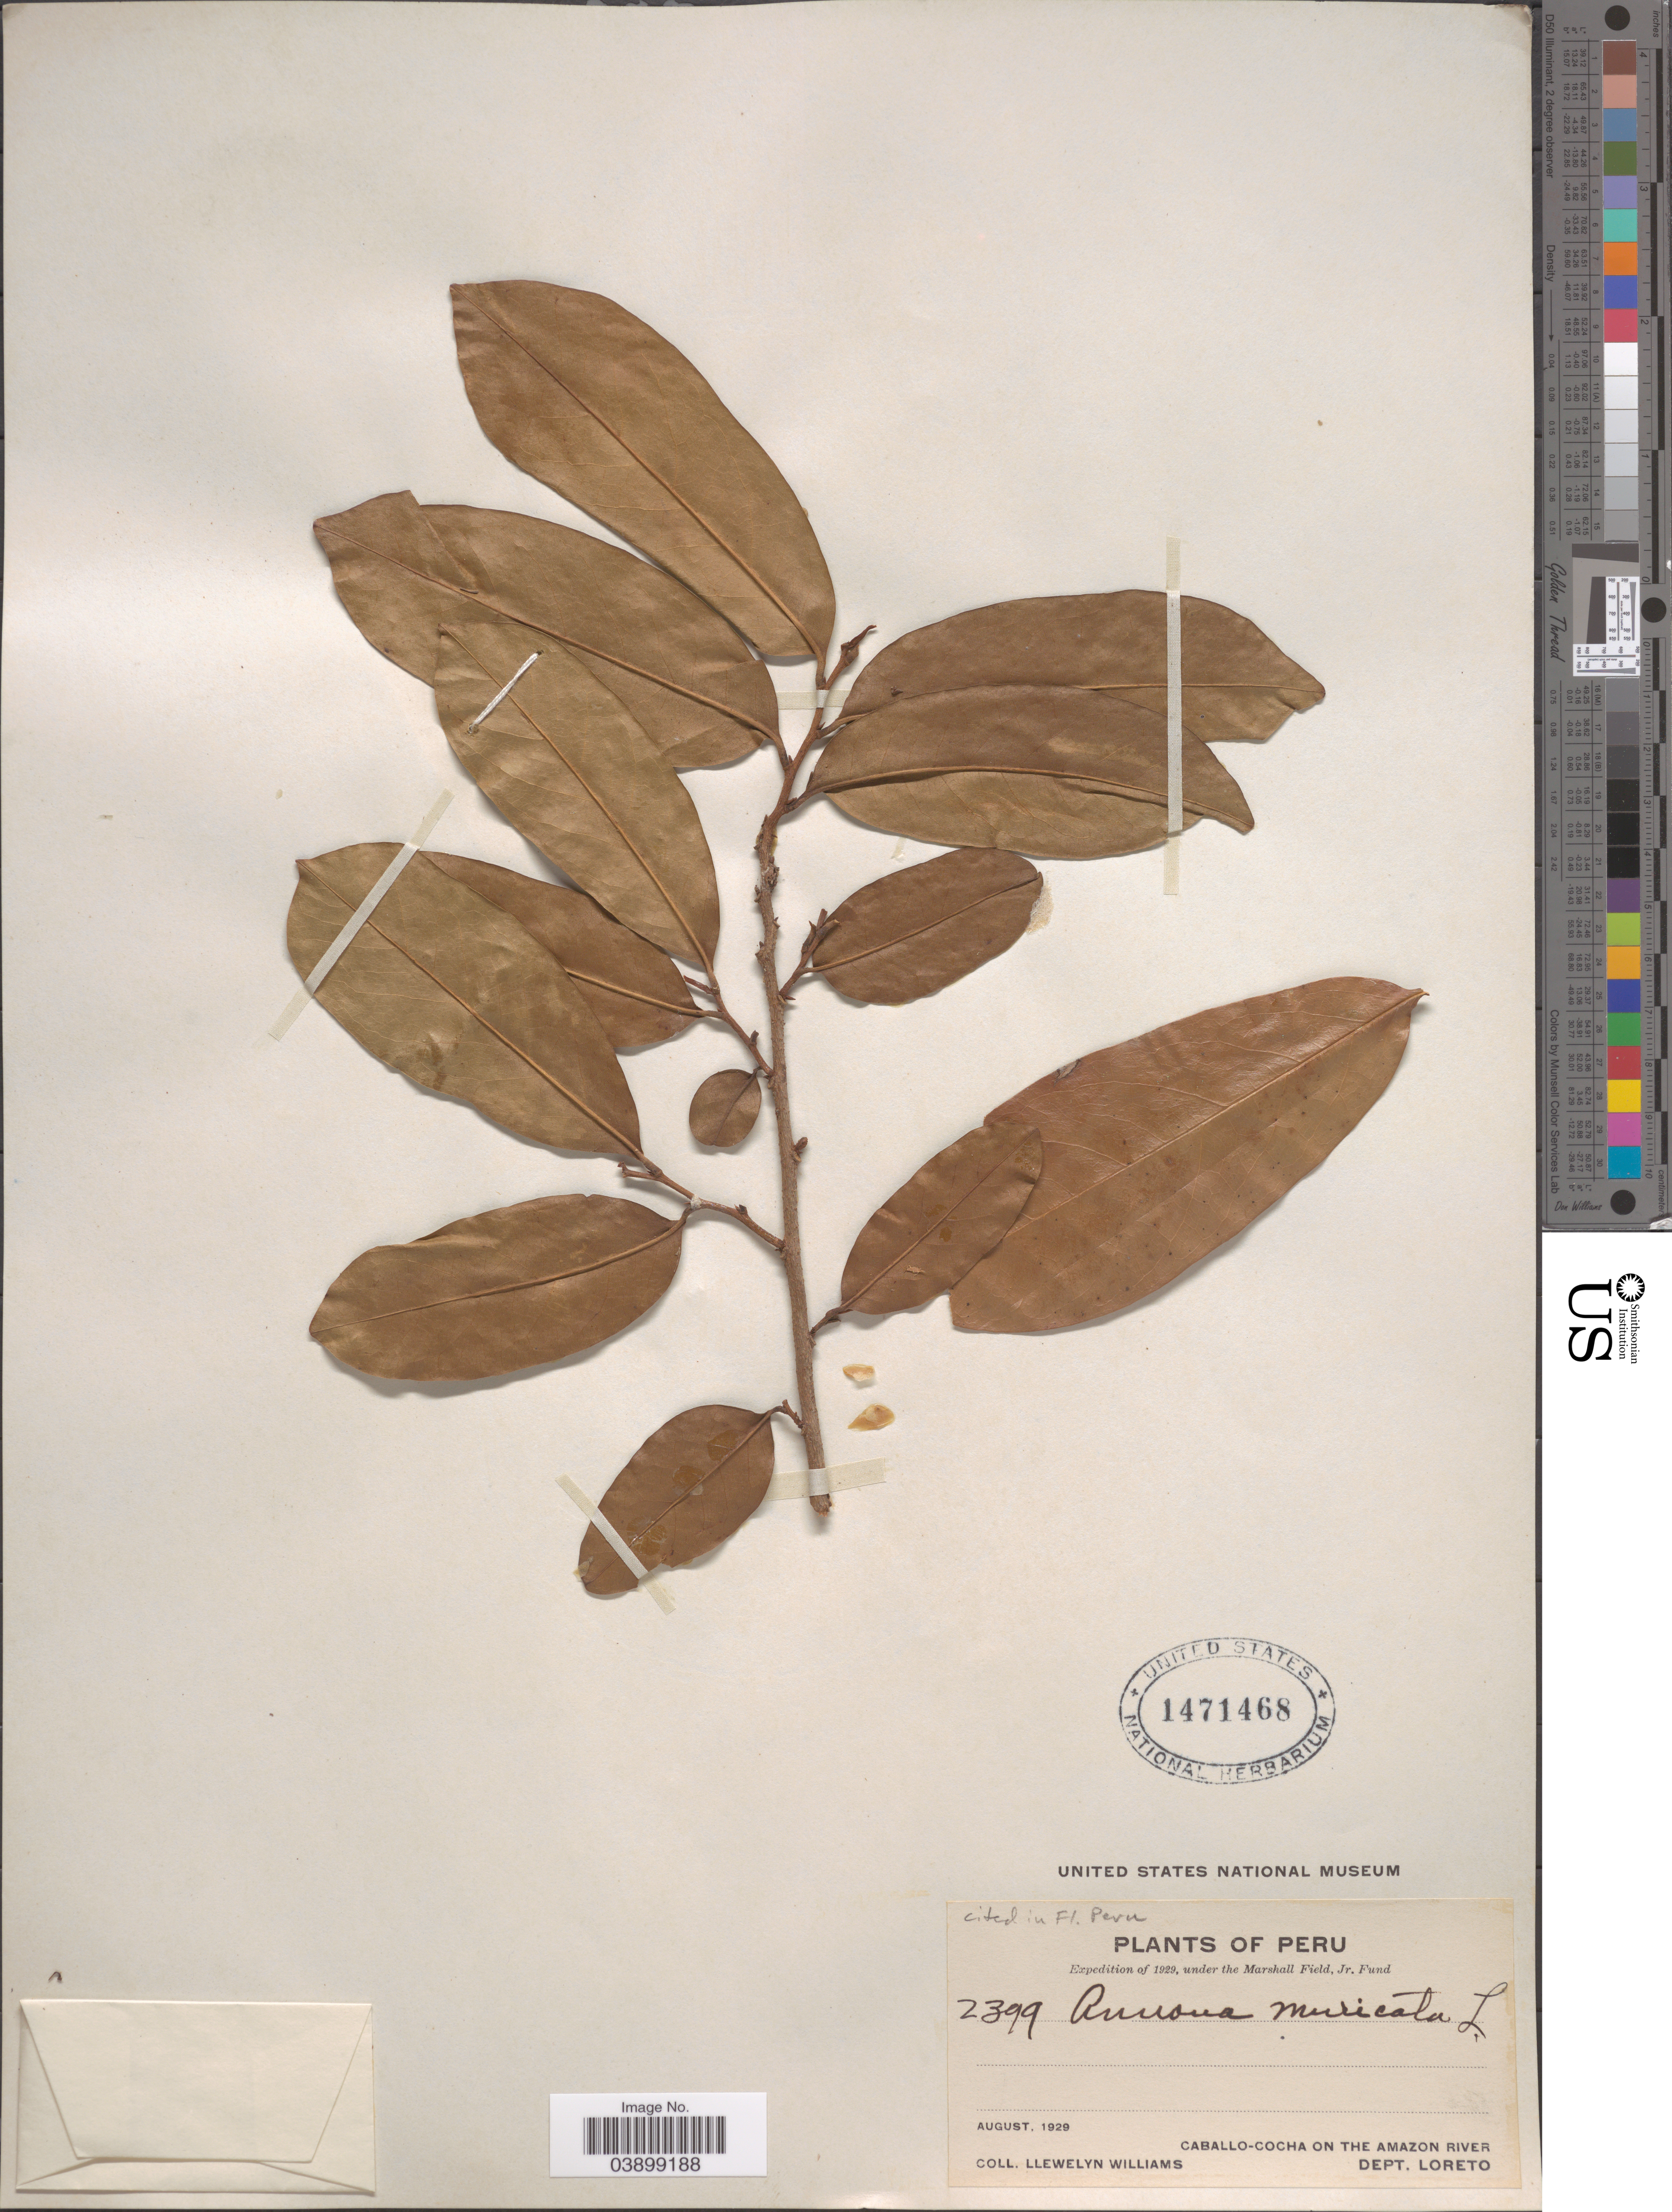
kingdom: Plantae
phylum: Tracheophyta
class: Magnoliopsida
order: Magnoliales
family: Annonaceae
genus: Annona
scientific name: Annona muricata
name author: L.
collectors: Ll. Williams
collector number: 2399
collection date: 1929-08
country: Peru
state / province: Loreto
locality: Caballo-Cocha on the Amazon River. Dept. Loreto.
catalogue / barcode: US 1471468